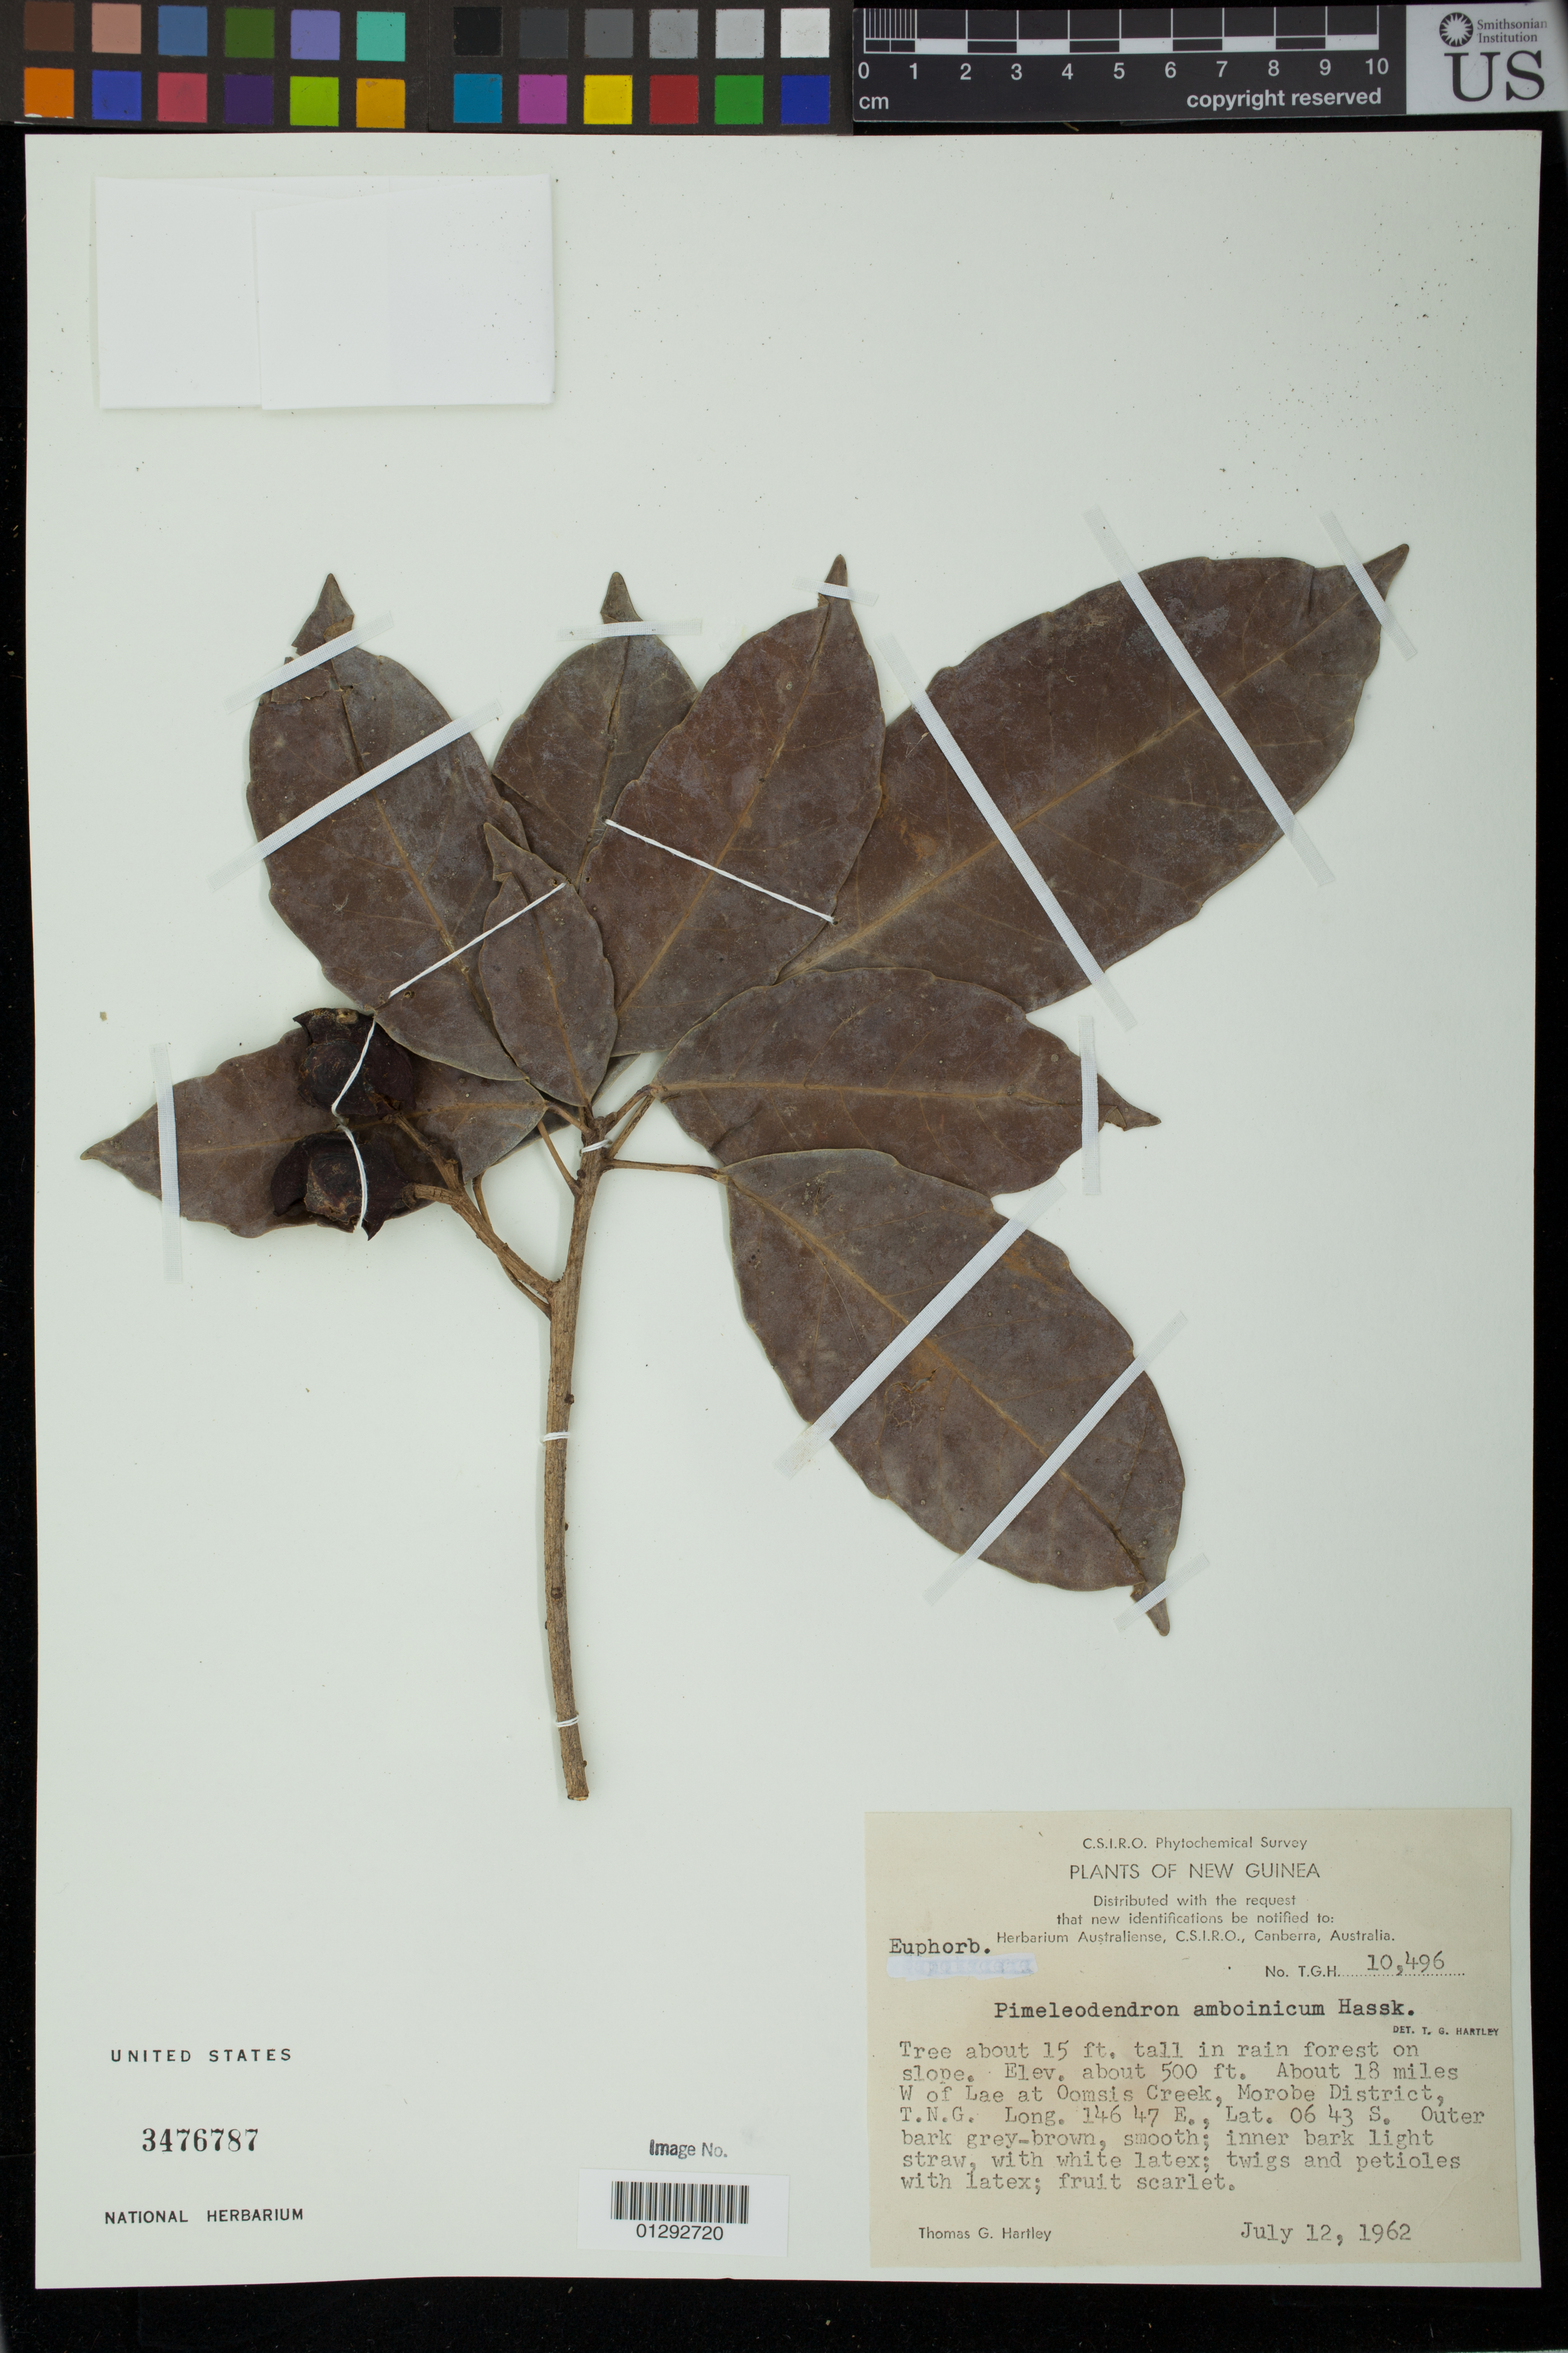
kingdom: Plantae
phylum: Tracheophyta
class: Magnoliopsida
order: Malpighiales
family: Euphorbiaceae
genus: Pimelodendron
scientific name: Pimelodendron amboinicum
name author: Hassk.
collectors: T. G. Hartley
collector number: T.G.H. 10496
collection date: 1962-07-12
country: Papua New Guinea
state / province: Morobe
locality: About 18 miles W of Lae at Oomsis Creek, Morobe District, T.N.G.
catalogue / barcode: US 3476787